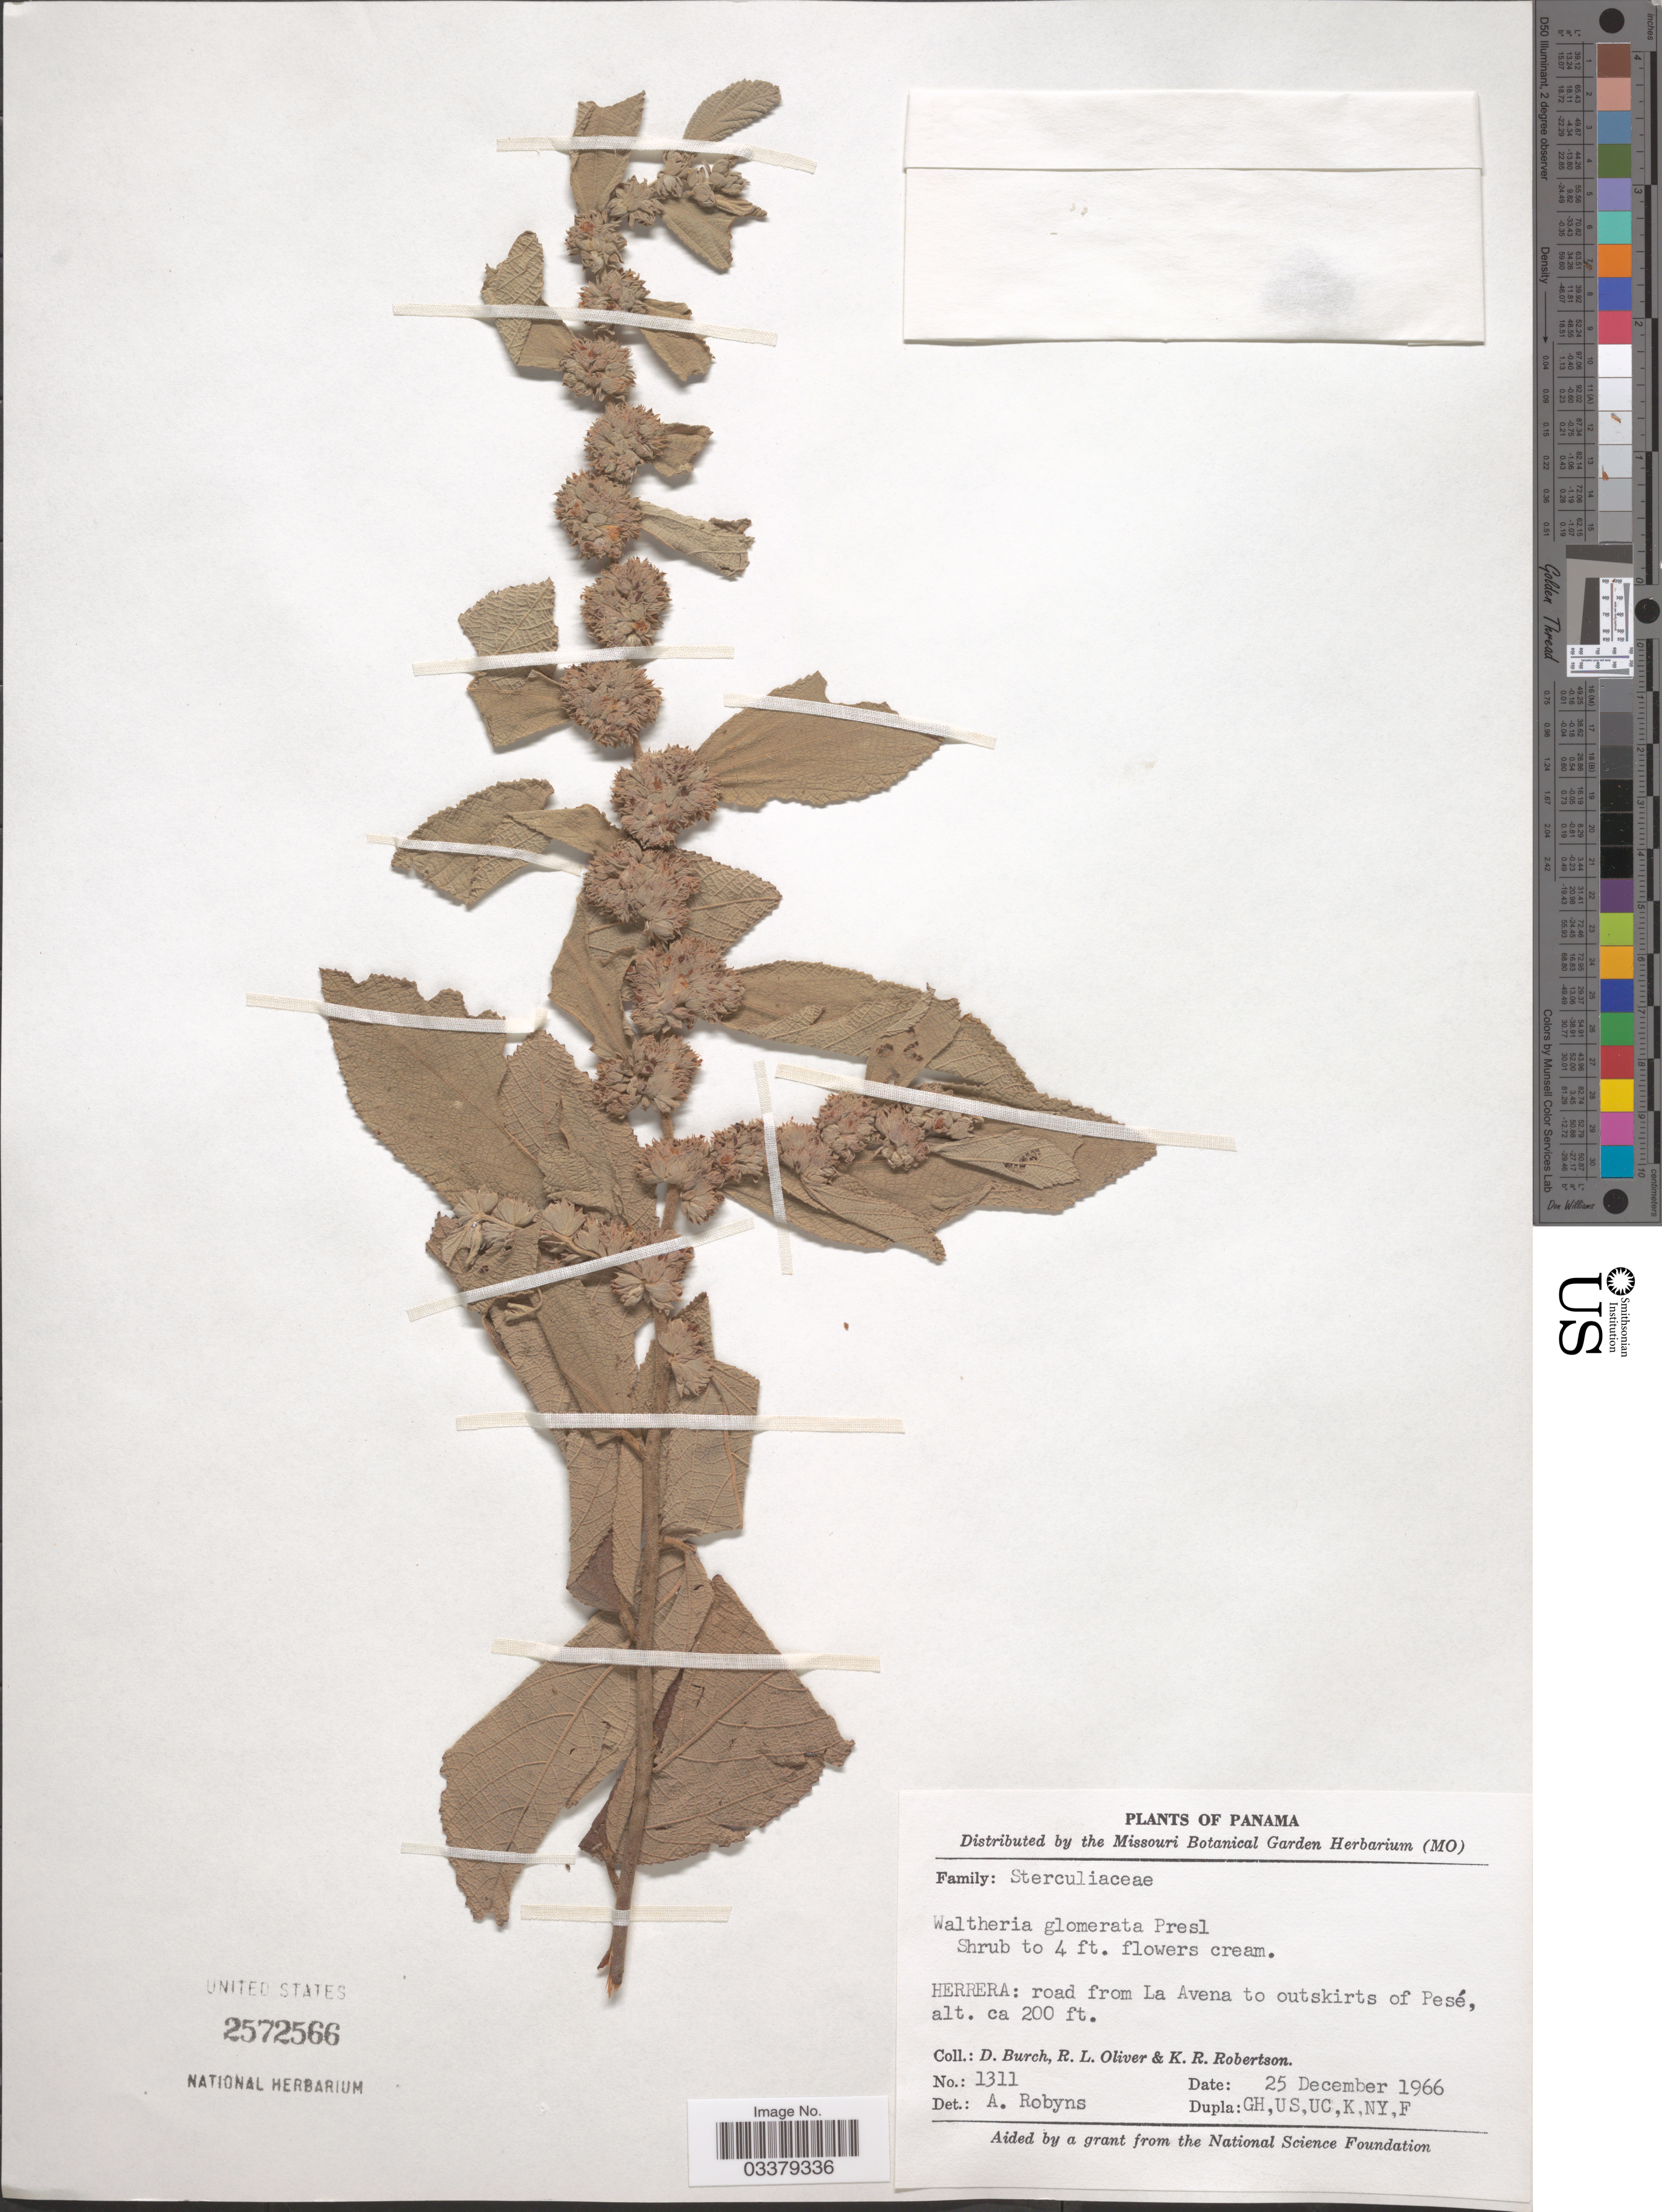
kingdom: Plantae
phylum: Tracheophyta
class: Magnoliopsida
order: Malvales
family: Malvaceae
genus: Waltheria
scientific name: Waltheria glomerata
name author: C. Presl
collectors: D. Burch, R. Oliver & K. Robertson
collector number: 1311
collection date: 1966-12-25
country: Panama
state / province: Herrera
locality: Road from La Avena to outskirts of Pesé.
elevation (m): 61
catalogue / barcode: US 2572566